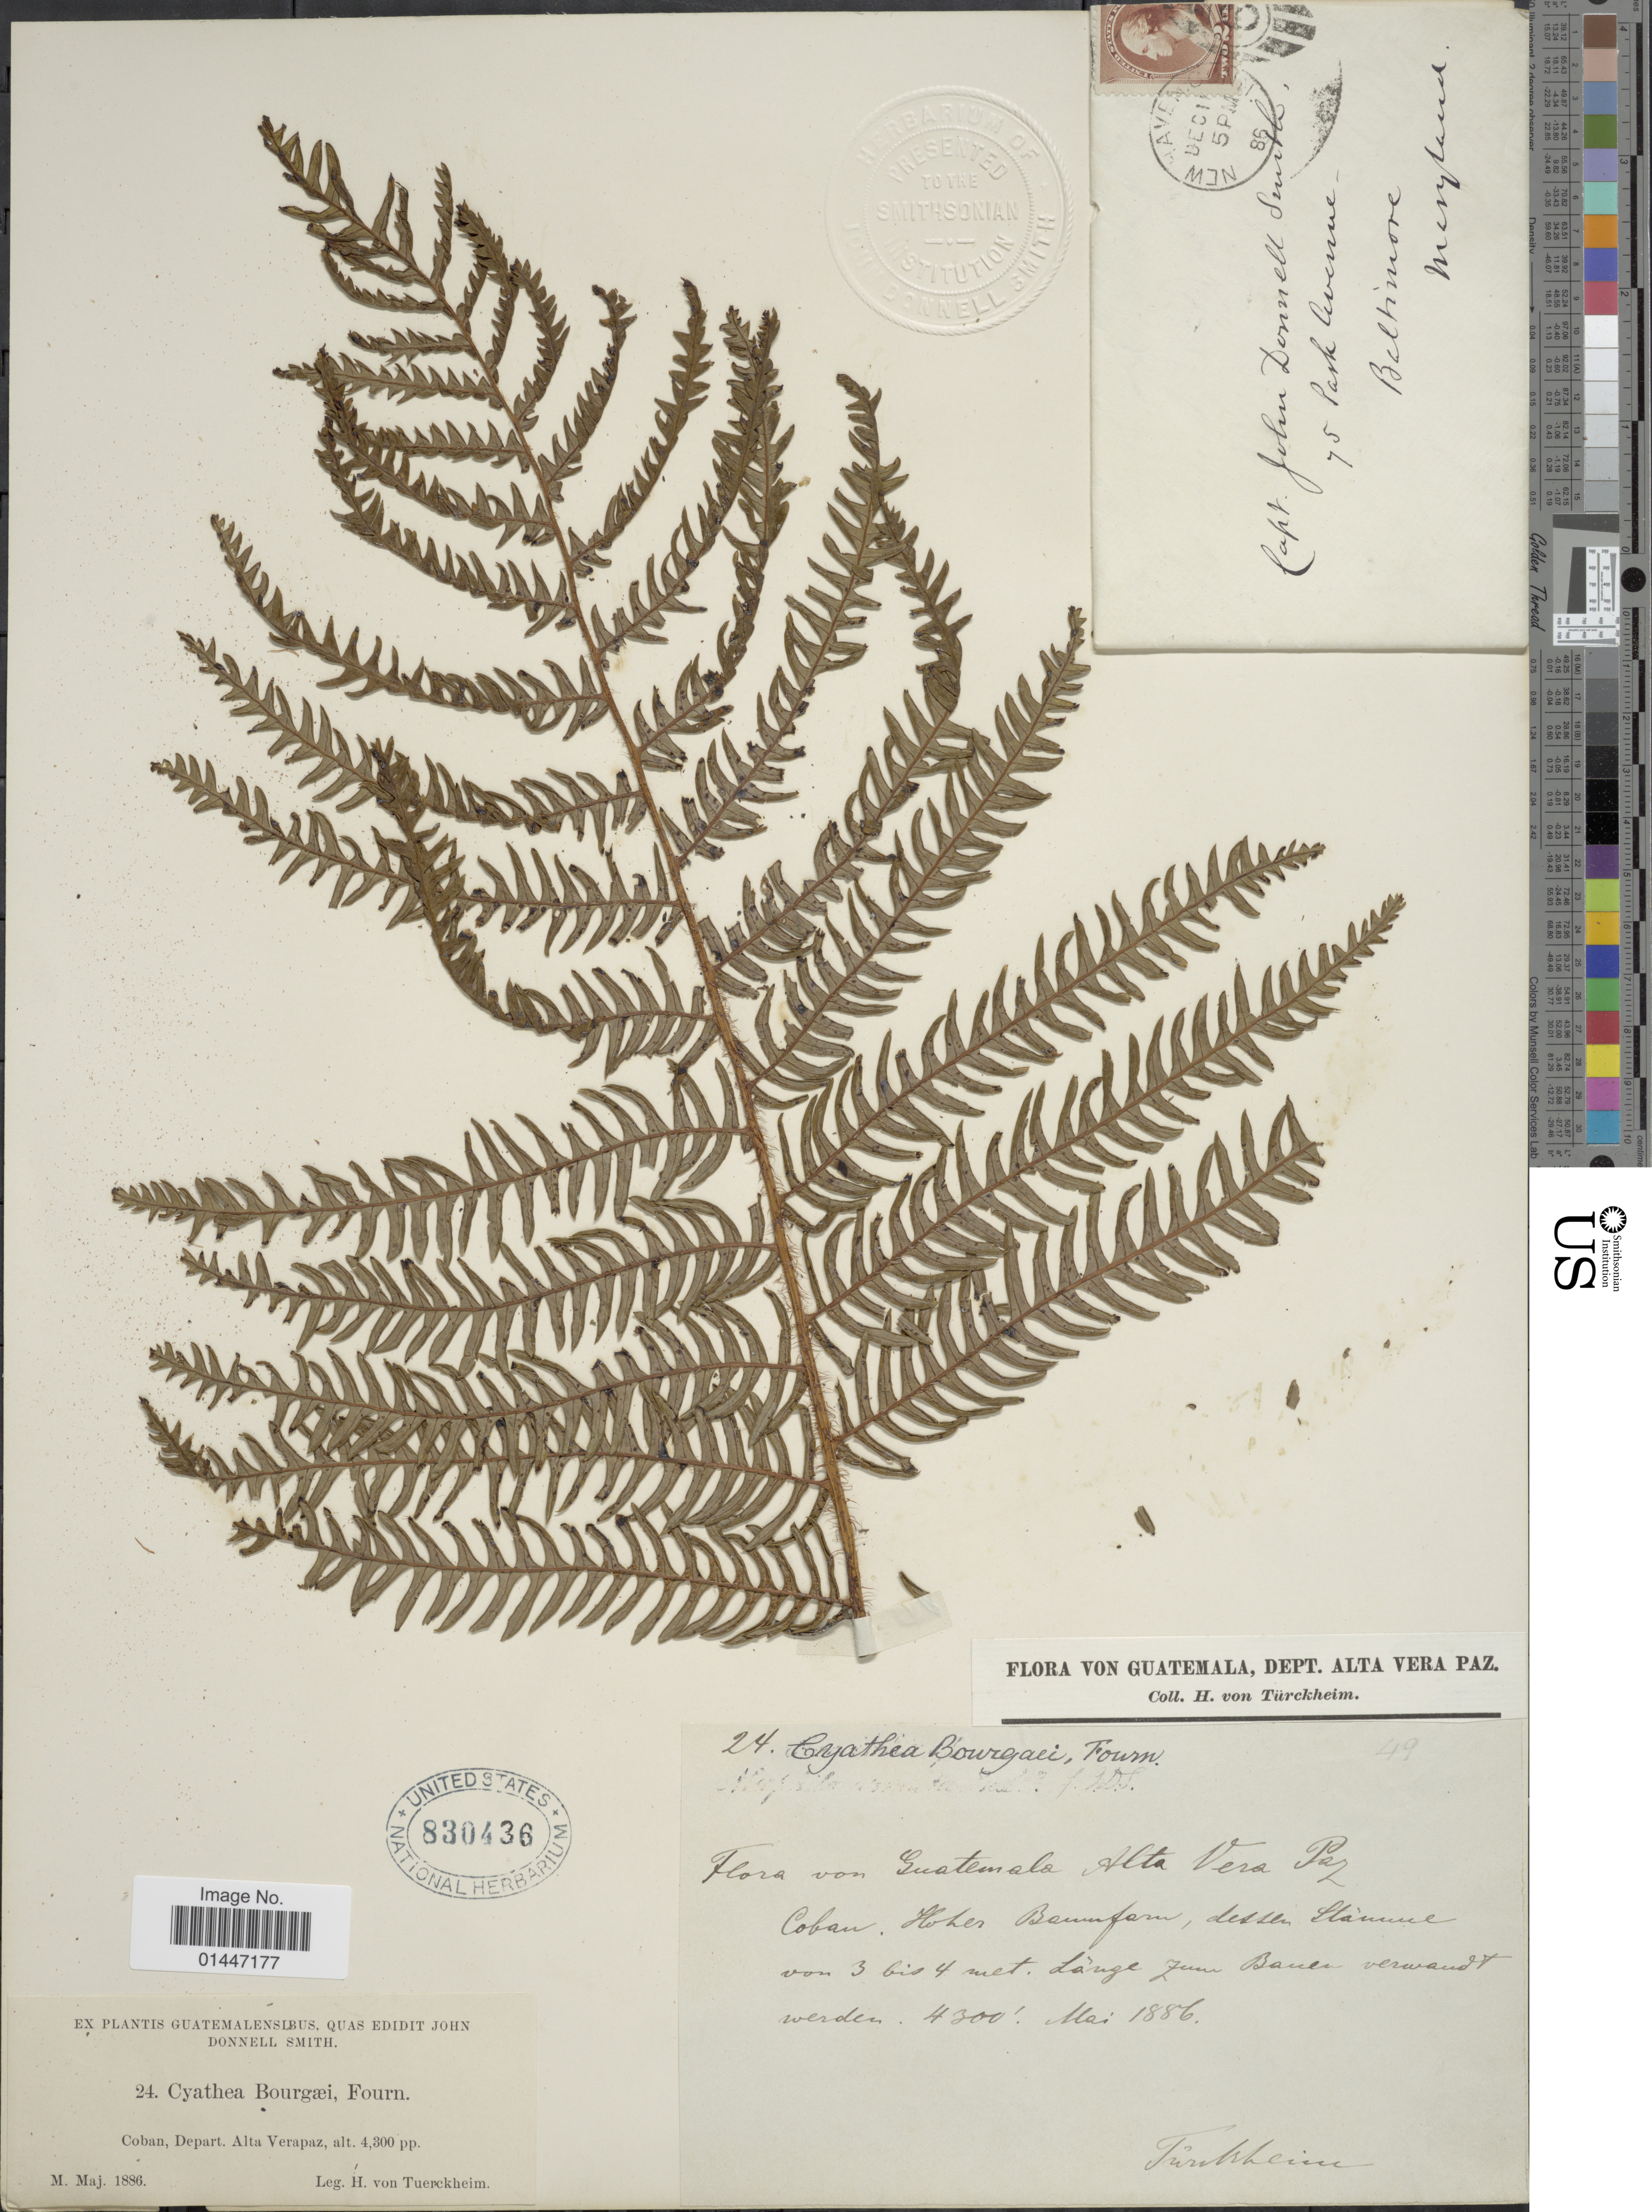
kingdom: Plantae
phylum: Tracheophyta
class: Polypodiopsida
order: Cyatheales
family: Cyatheaceae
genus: Sphaeropteris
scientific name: Sphaeropteris horrida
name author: (Liebm.) R.M. Tryon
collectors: H. von Türckheim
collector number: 24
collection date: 1886-05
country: Guatemala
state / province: Alta Verapaz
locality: Coban, Depart Alta Verapaz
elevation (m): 1311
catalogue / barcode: US 830436